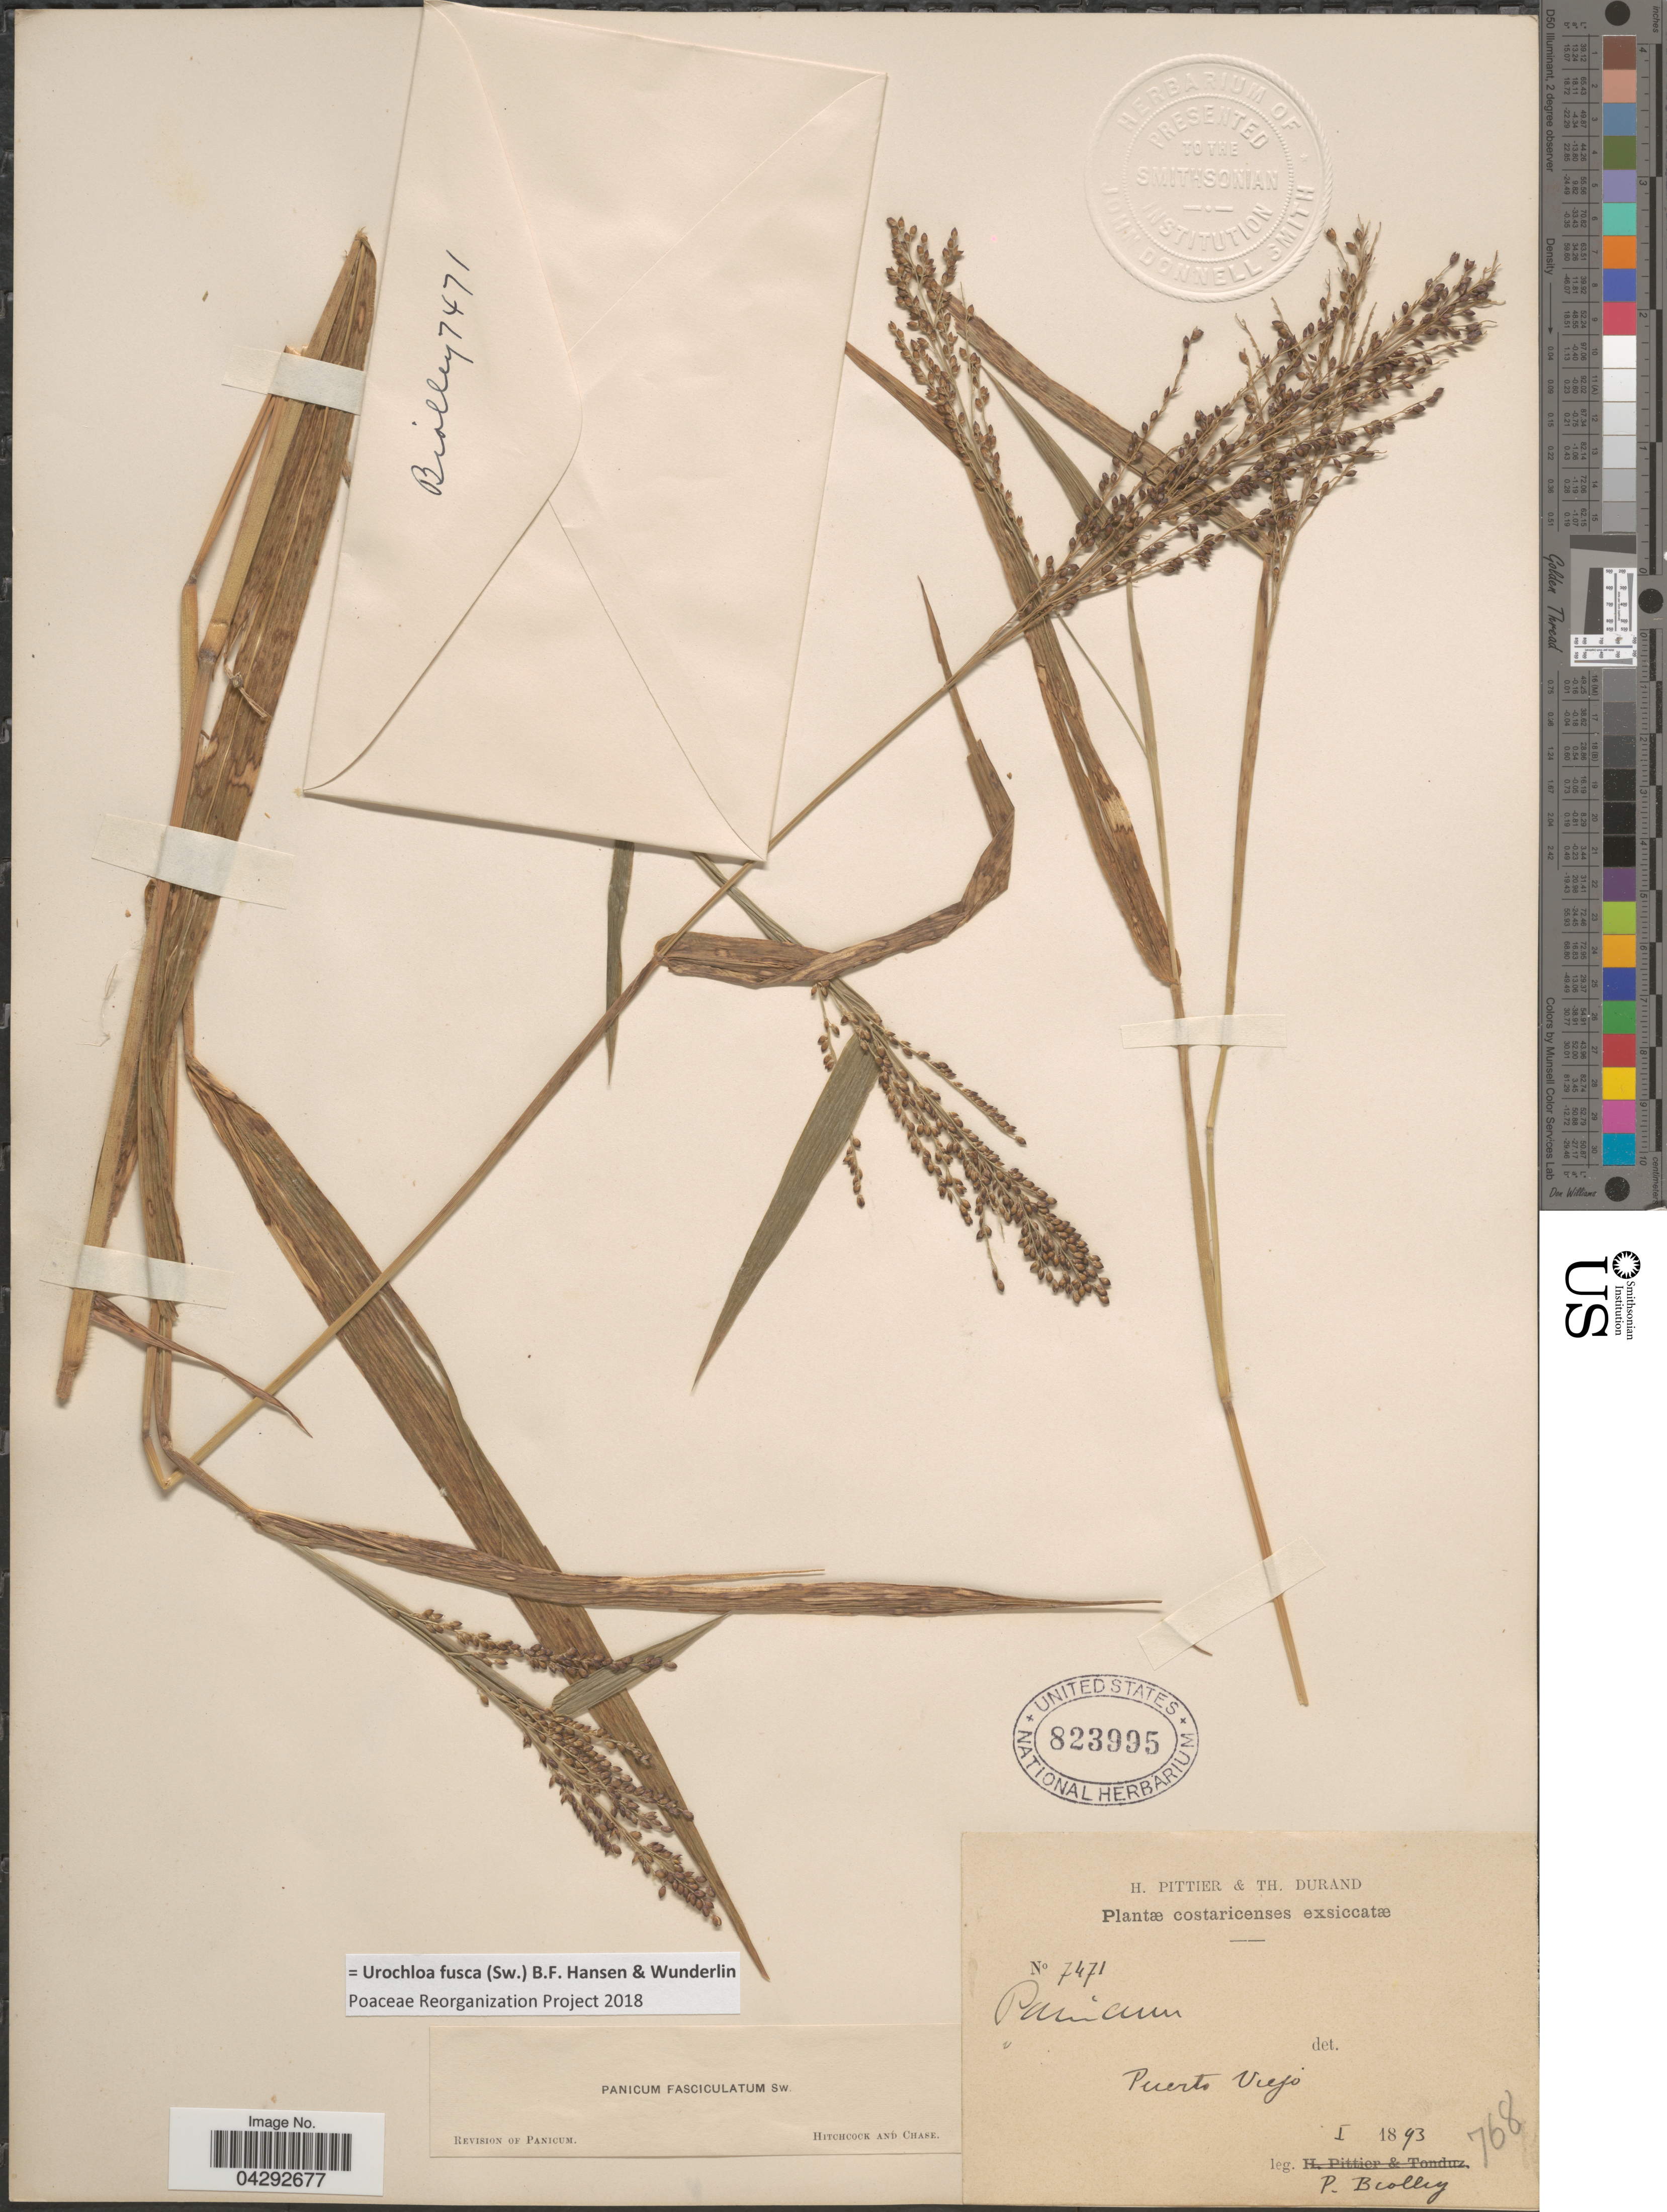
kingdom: Plantae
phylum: Tracheophyta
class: Liliopsida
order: Poales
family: Poaceae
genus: Urochloa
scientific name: Urochloa fusca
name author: (Sw.) B.F. Hansen & Wunderlin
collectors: P. Biolley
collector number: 7471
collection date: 1893-01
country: Costa Rica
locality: Puerto Viejo.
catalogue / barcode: US 823995